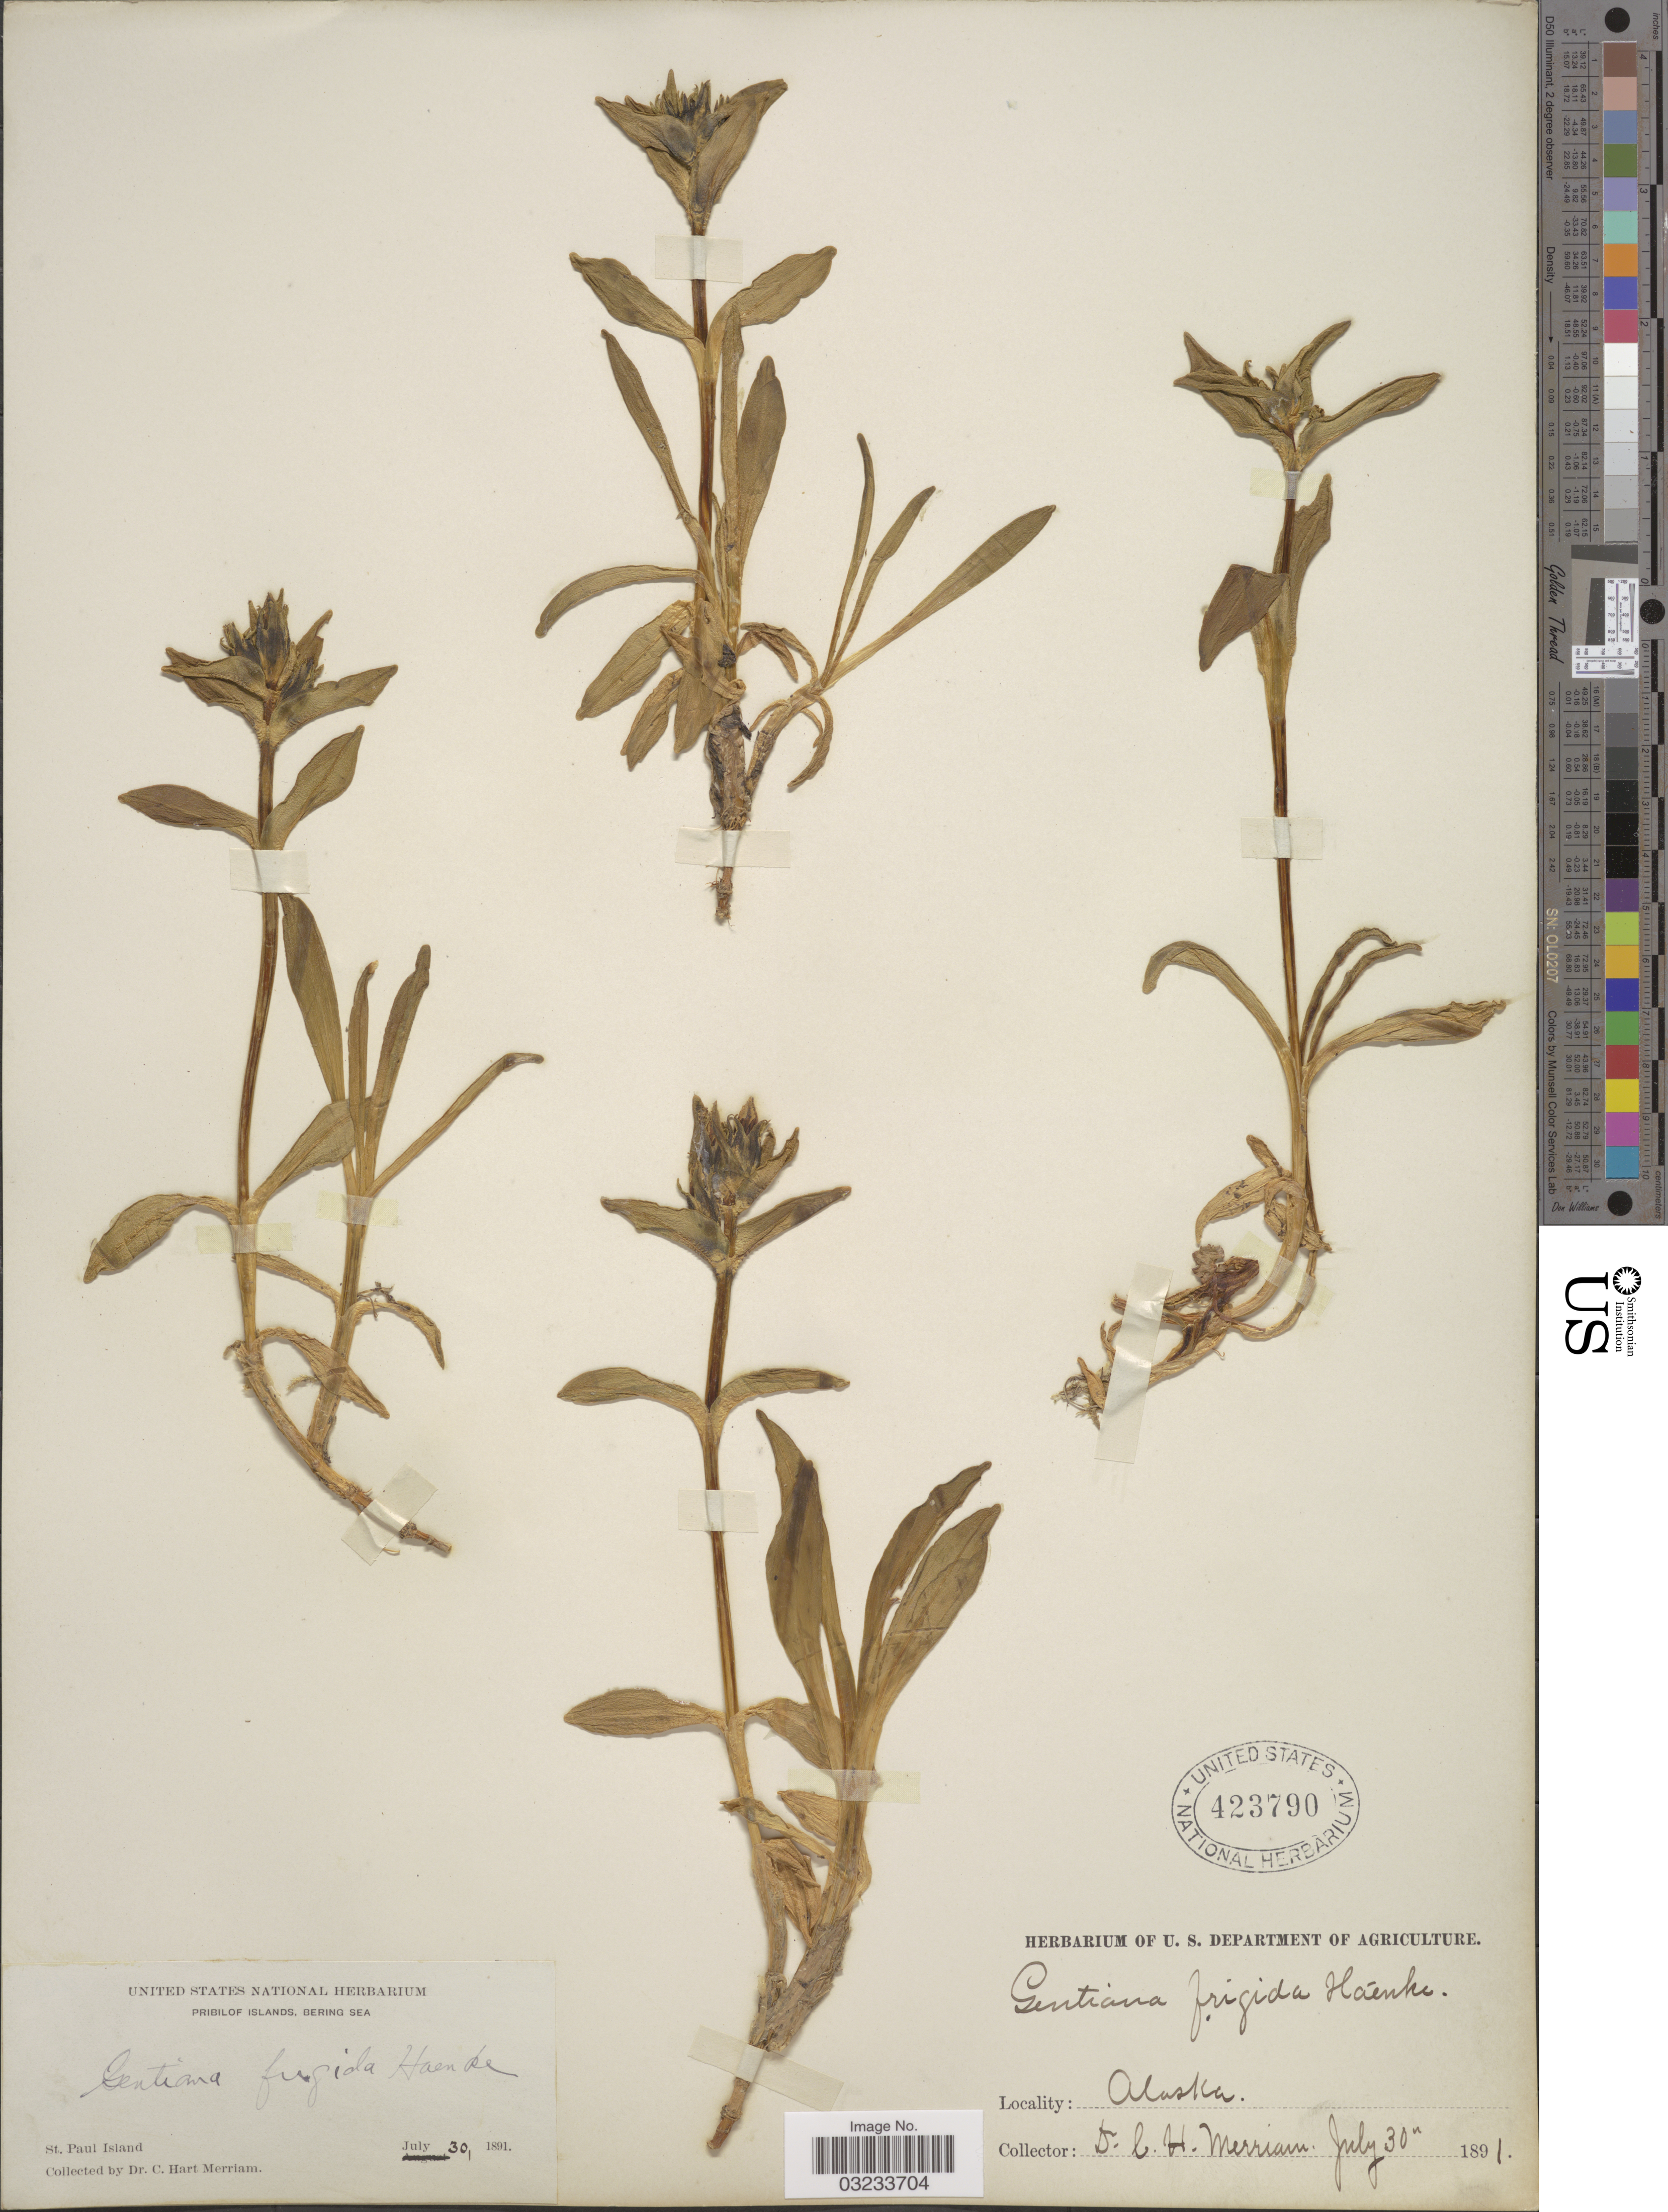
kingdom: Plantae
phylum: Tracheophyta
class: Magnoliopsida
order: Gentianales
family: Gentianaceae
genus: Gentiana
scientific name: Gentiana algida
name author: Pall.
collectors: C. Merriam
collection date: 1891-07-30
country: United States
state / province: Alaska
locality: Pribilof Islands, Bering Sea. St. Paul Island.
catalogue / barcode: US 423790